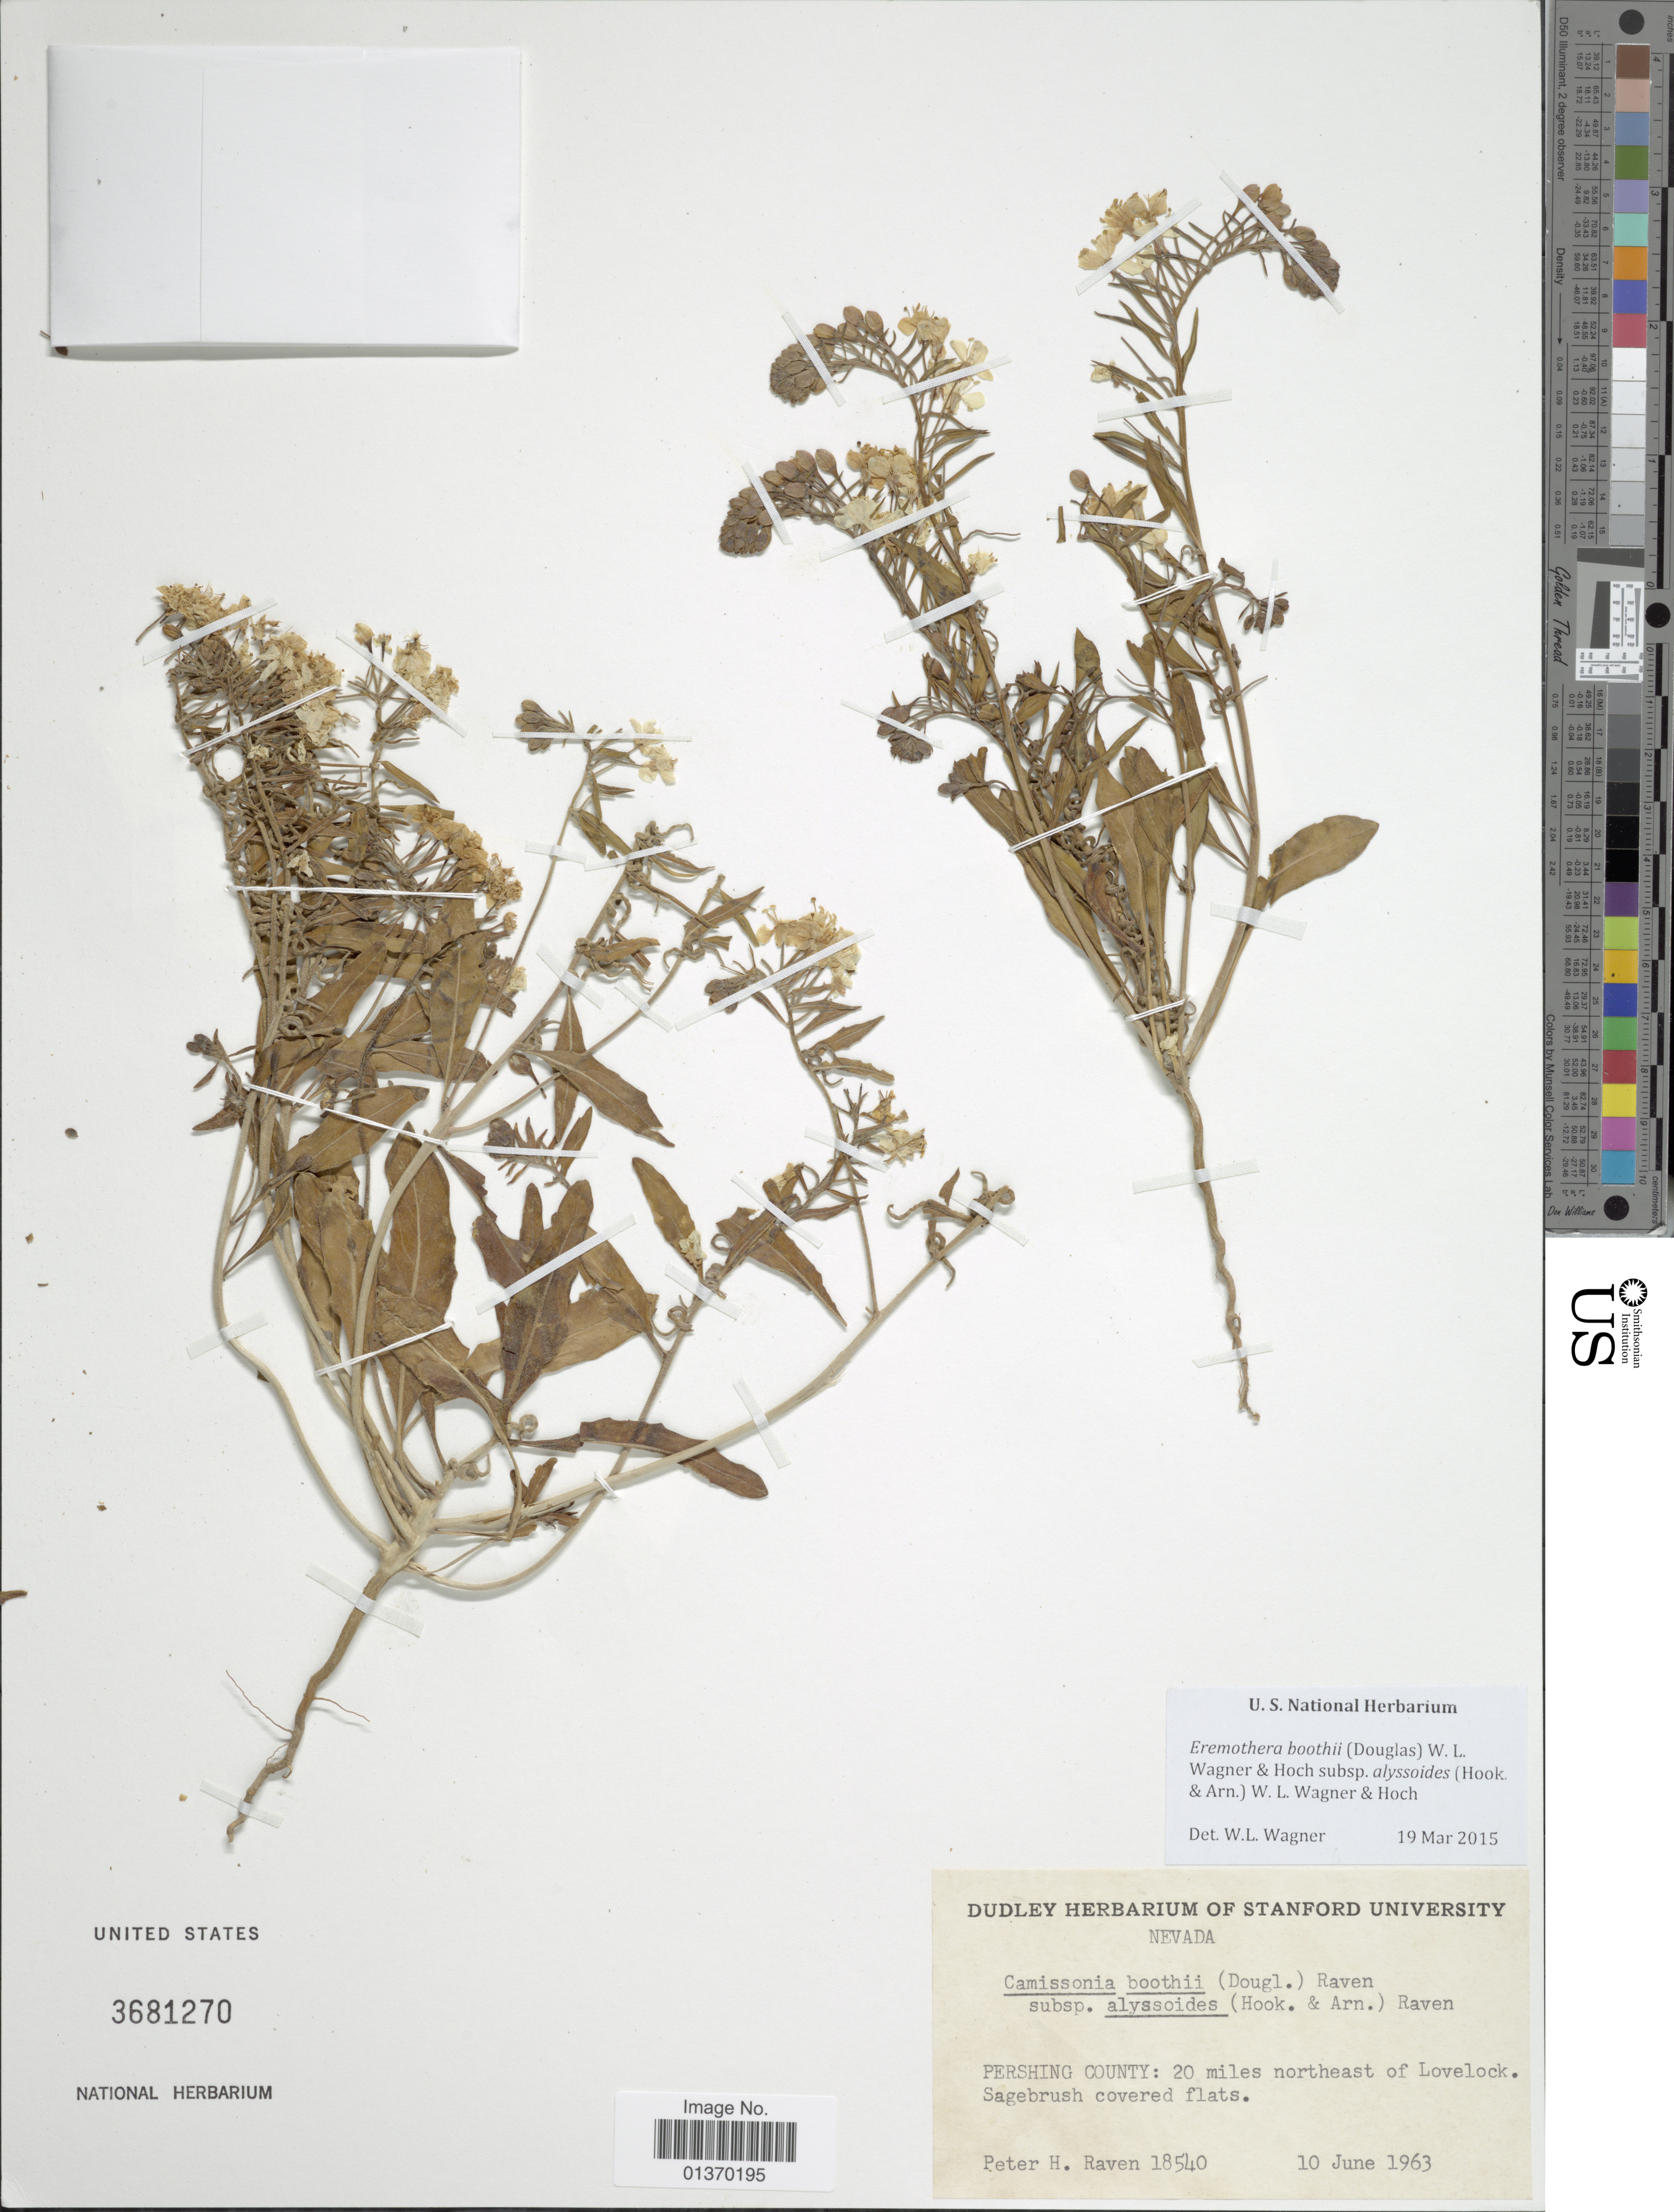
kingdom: Plantae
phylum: Tracheophyta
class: Magnoliopsida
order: Myrtales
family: Onagraceae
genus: Eremothera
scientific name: Eremothera boothii subsp. alyssoides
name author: (Hook. & Arn.) W.L. Wagner & Hoch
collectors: P. Raven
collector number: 18540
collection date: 1963-06-10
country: United States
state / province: Nevada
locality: Pershing County: 20 miles northeast of Lovelock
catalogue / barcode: US 3681270